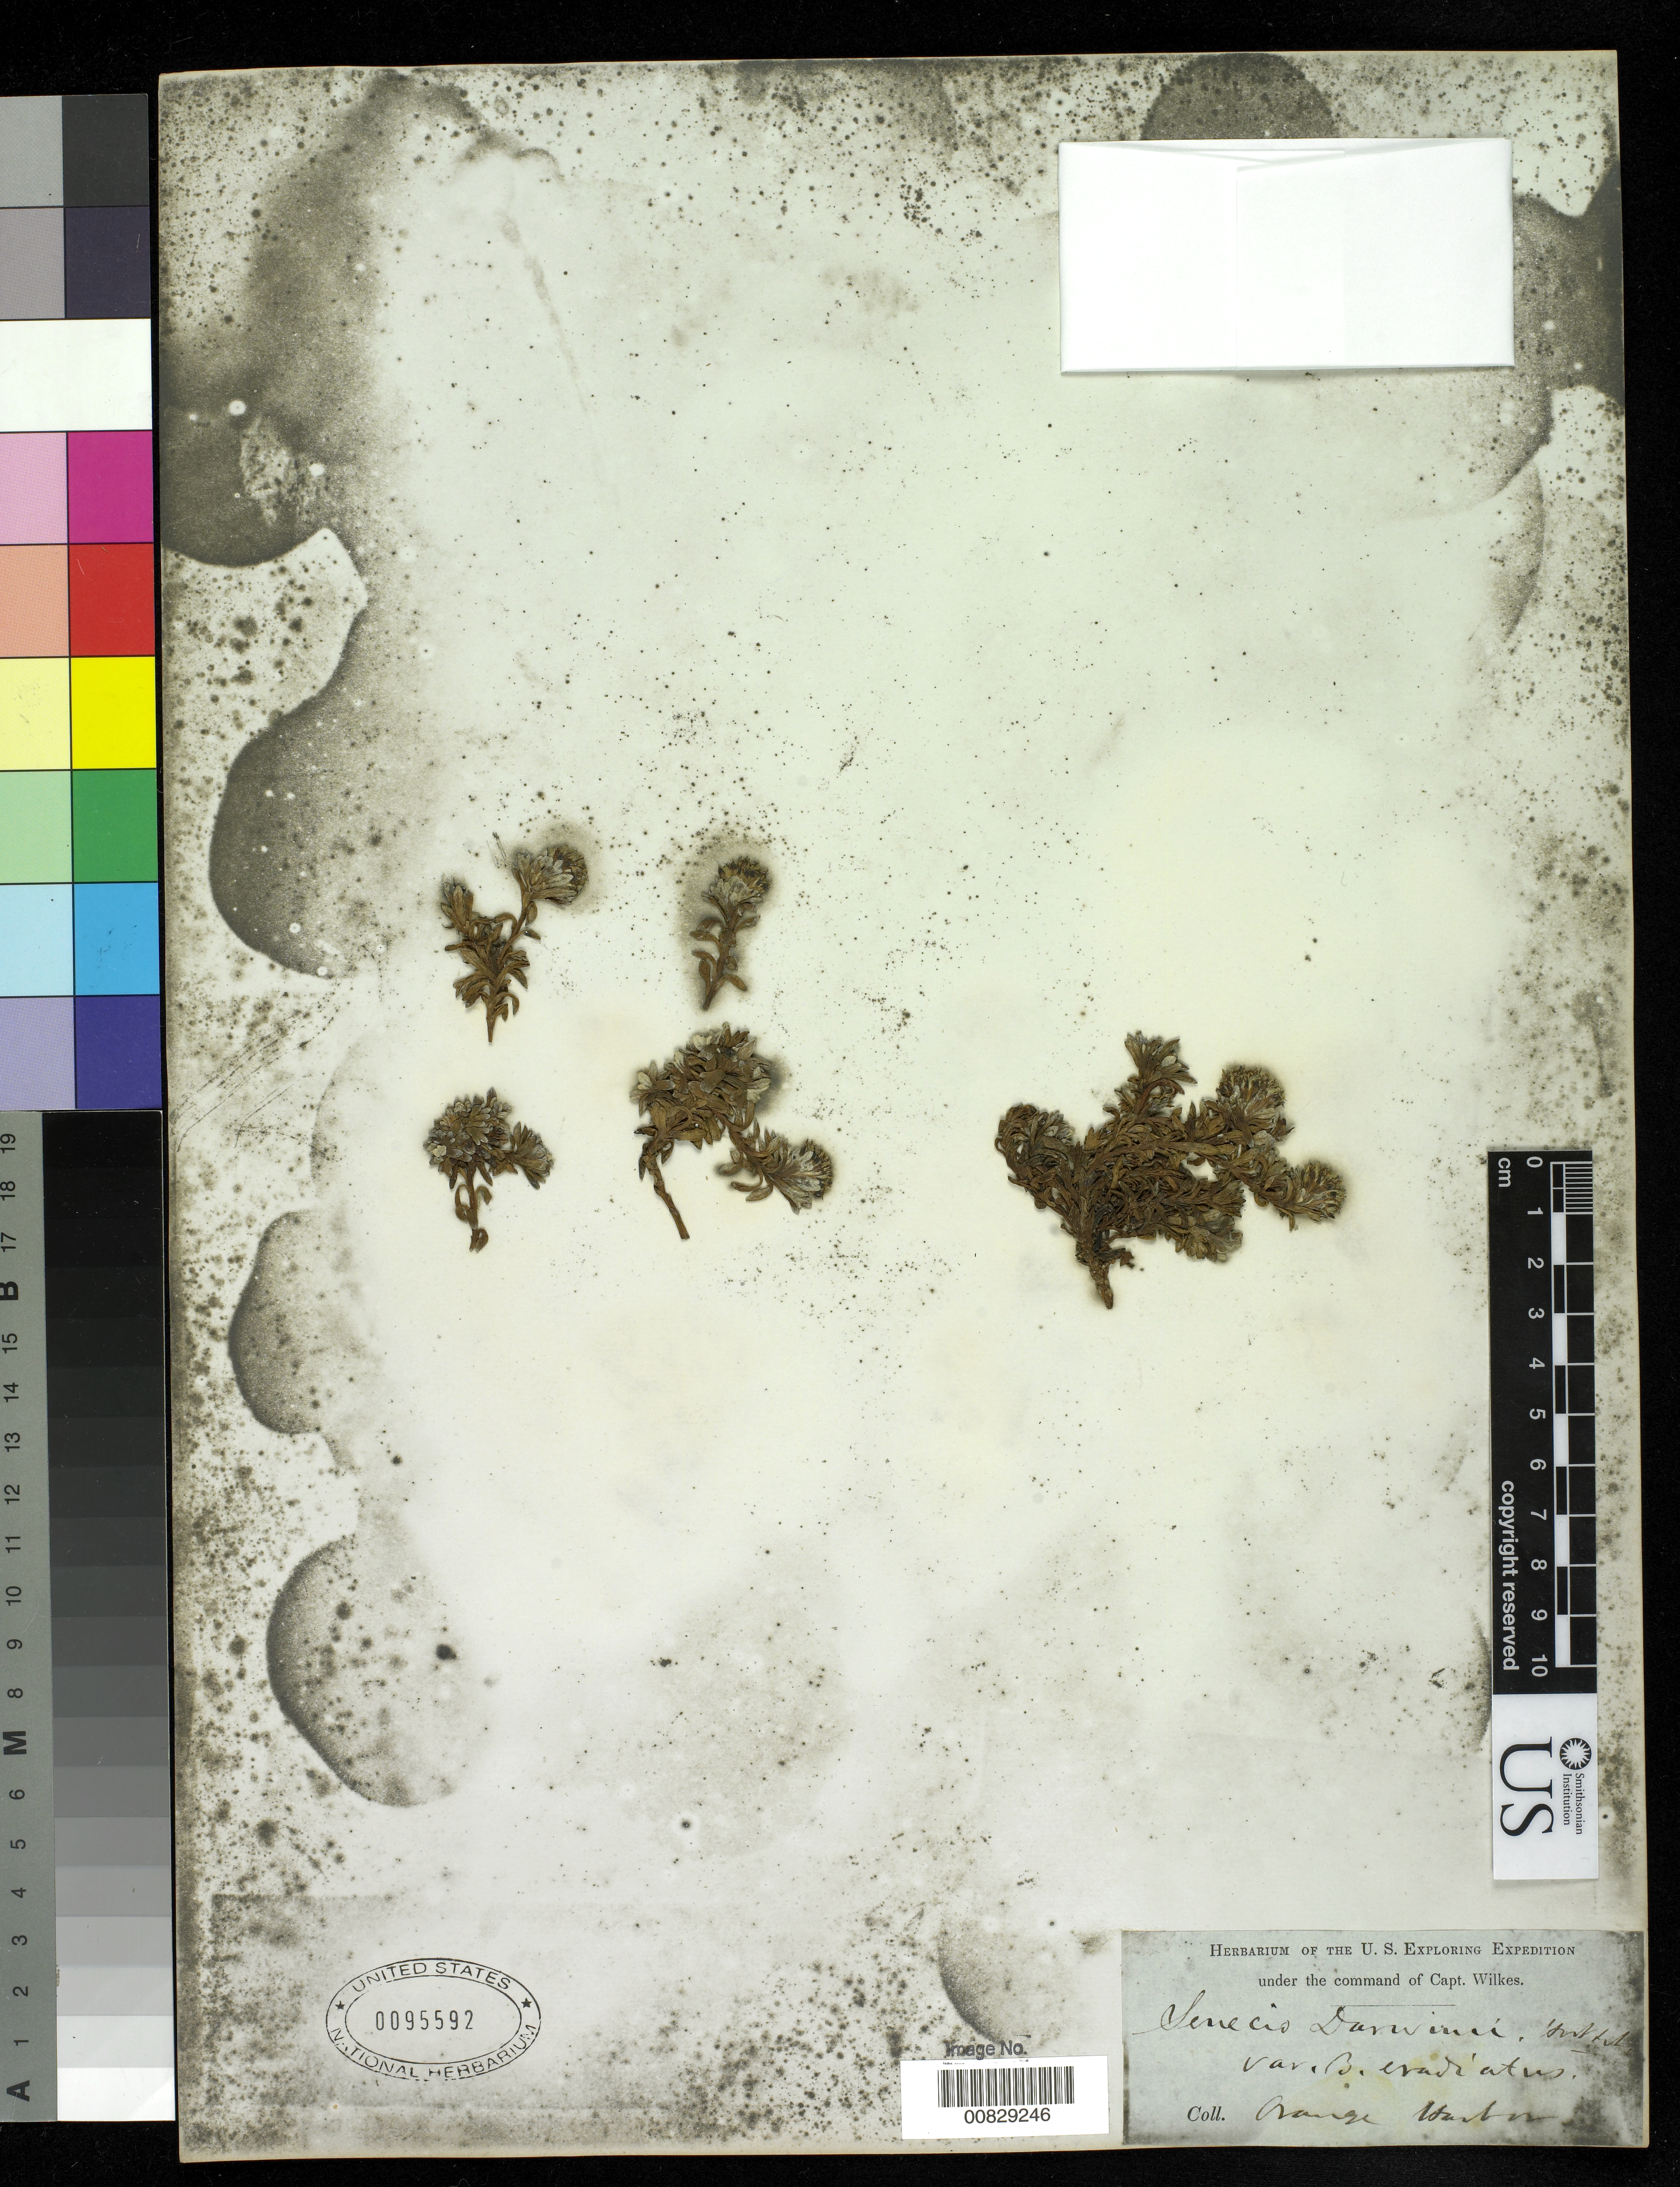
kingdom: Plantae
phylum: Tracheophyta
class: Magnoliopsida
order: Asterales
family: Asteraceae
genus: Senecio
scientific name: Senecio darwinii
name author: Hook. & Arn.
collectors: Wilkes Explor. Exped.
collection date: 1838/1842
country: Argentina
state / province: Tierra del Fuego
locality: Orange Harbor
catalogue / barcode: US 95592